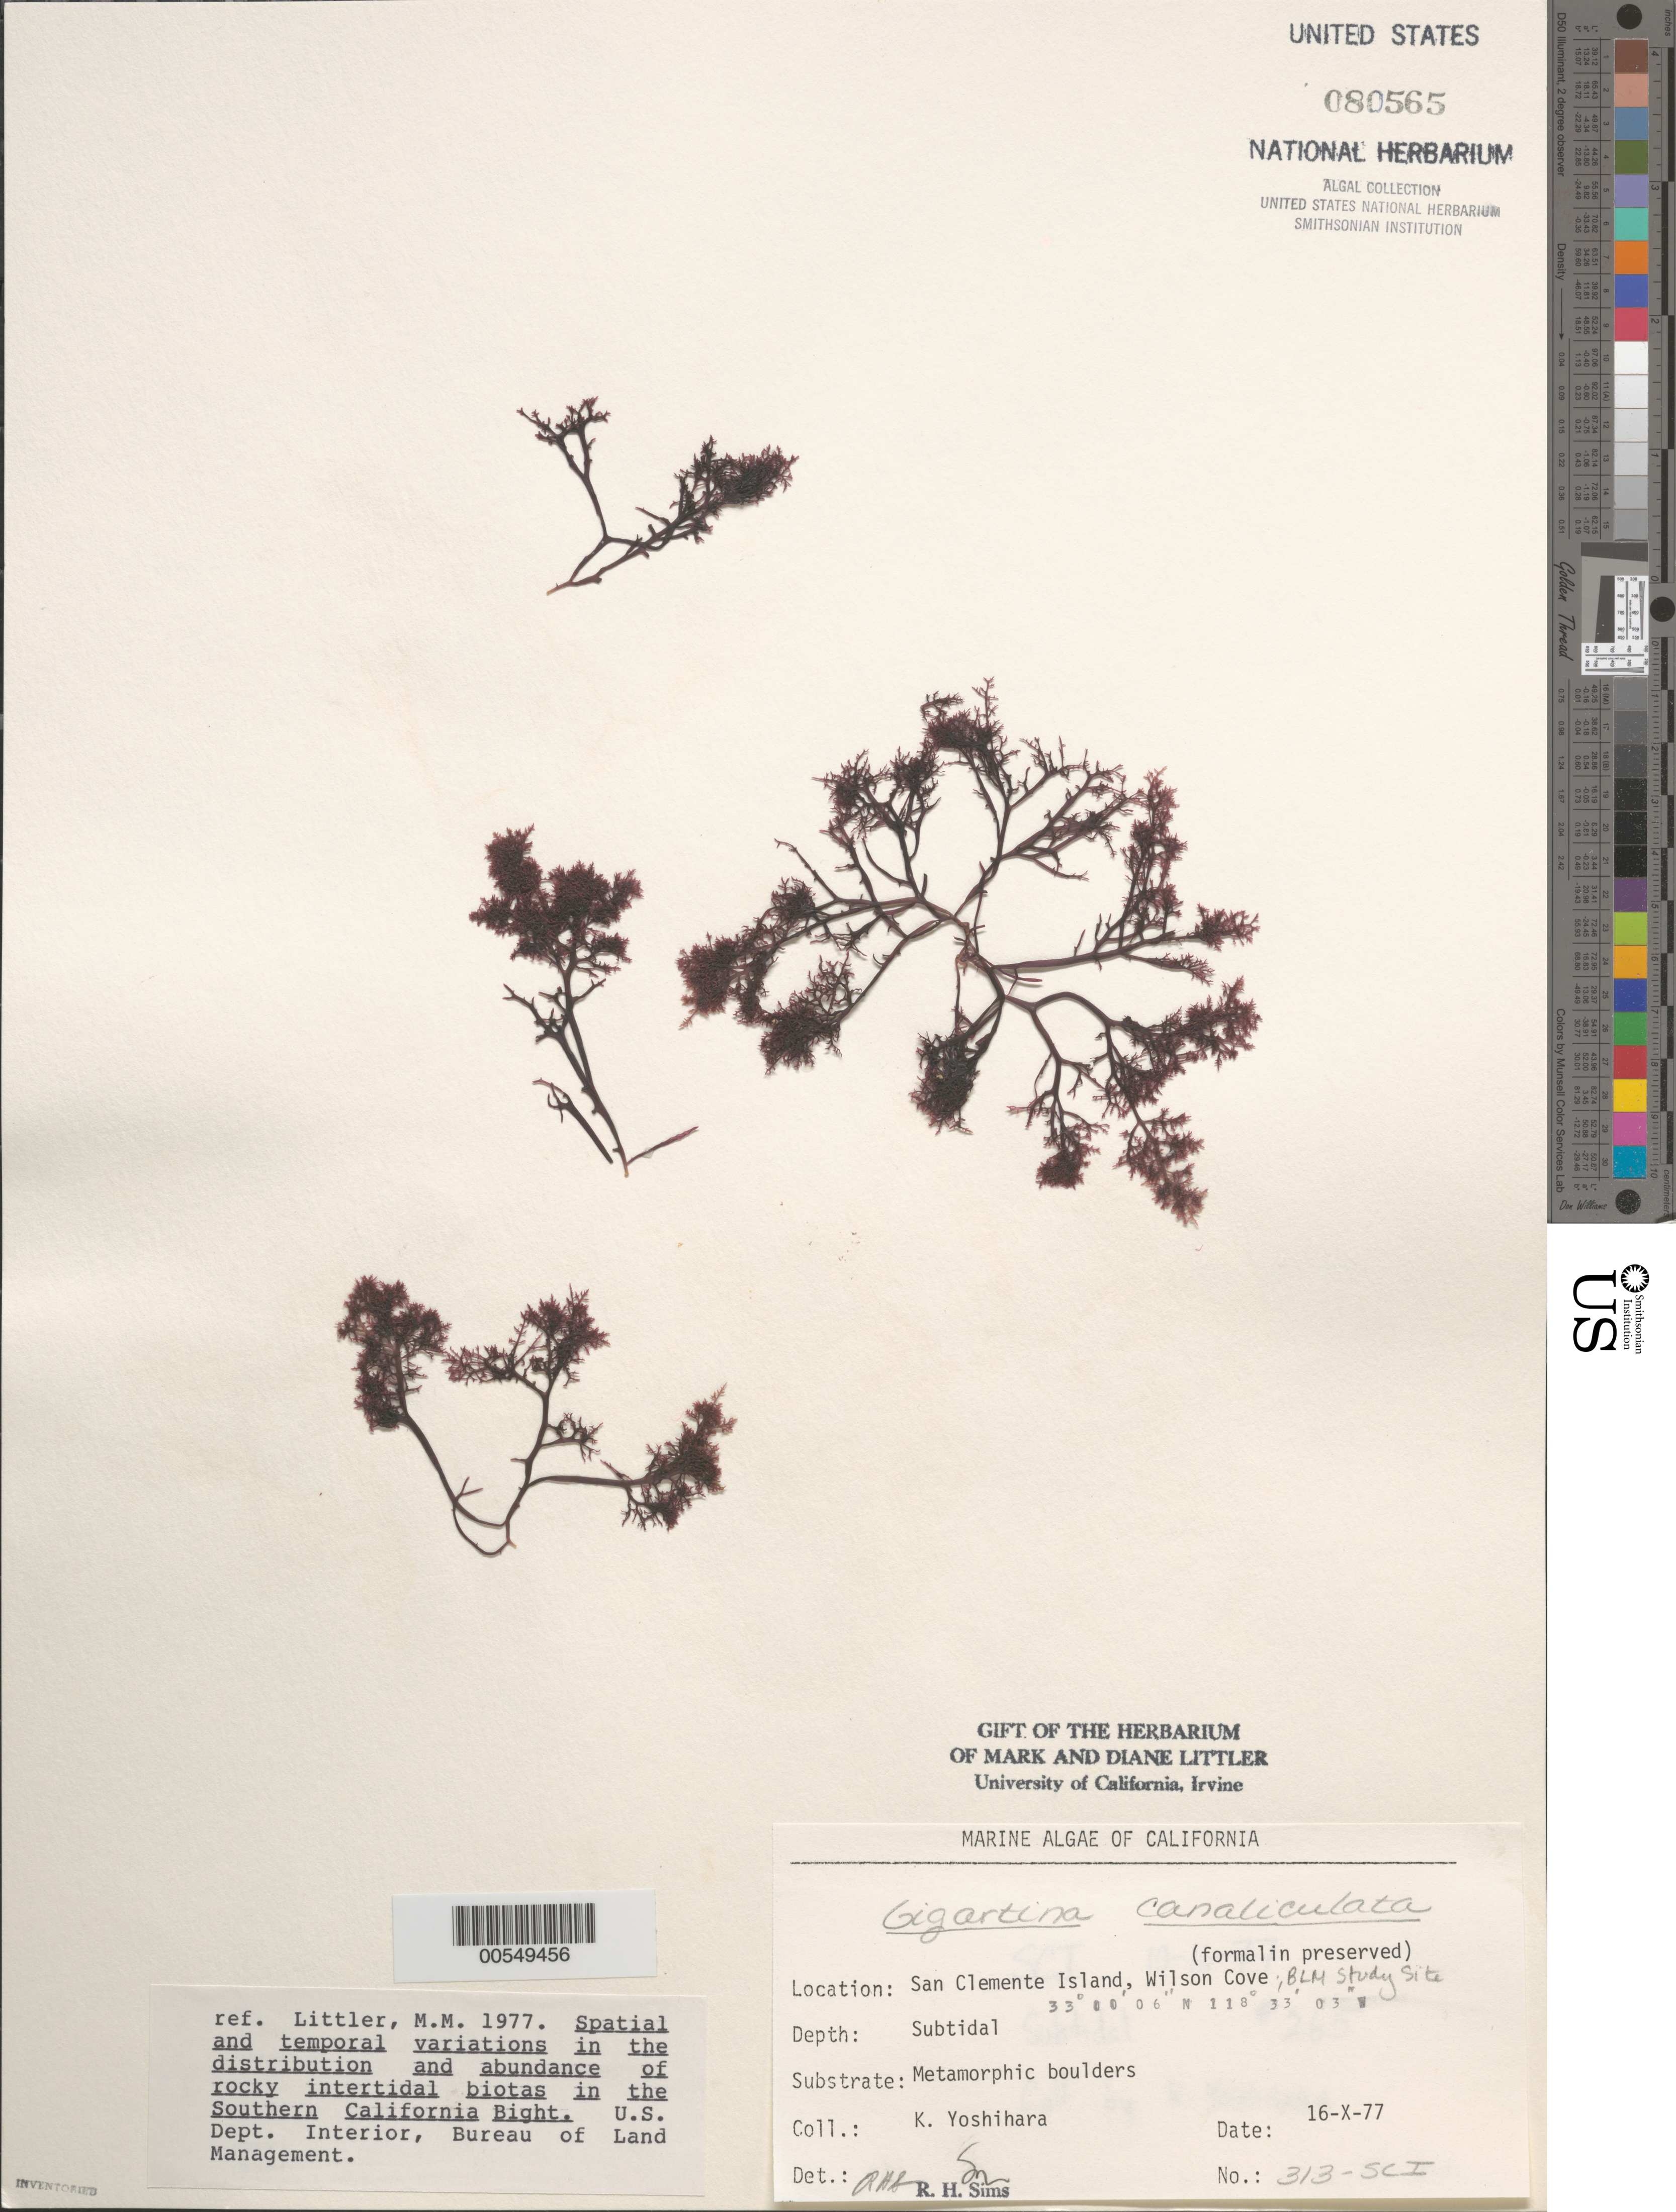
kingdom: Plantae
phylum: Rhodophyta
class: Florideophyceae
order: Gigartinales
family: Gigartinaceae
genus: Chondracanthus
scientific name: Chondracanthus canaliculatus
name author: (Harv.) Guiry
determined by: Algae name updating Project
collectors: K. Yoshihara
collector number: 313-sci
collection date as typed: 16 Oct 1977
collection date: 1977-10-16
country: United States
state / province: California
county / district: Los Angeles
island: San Clemente Island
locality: Wilson Cove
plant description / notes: BLM-SOCALBIGHT Rocky Intertidal Survey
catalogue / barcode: US 80565